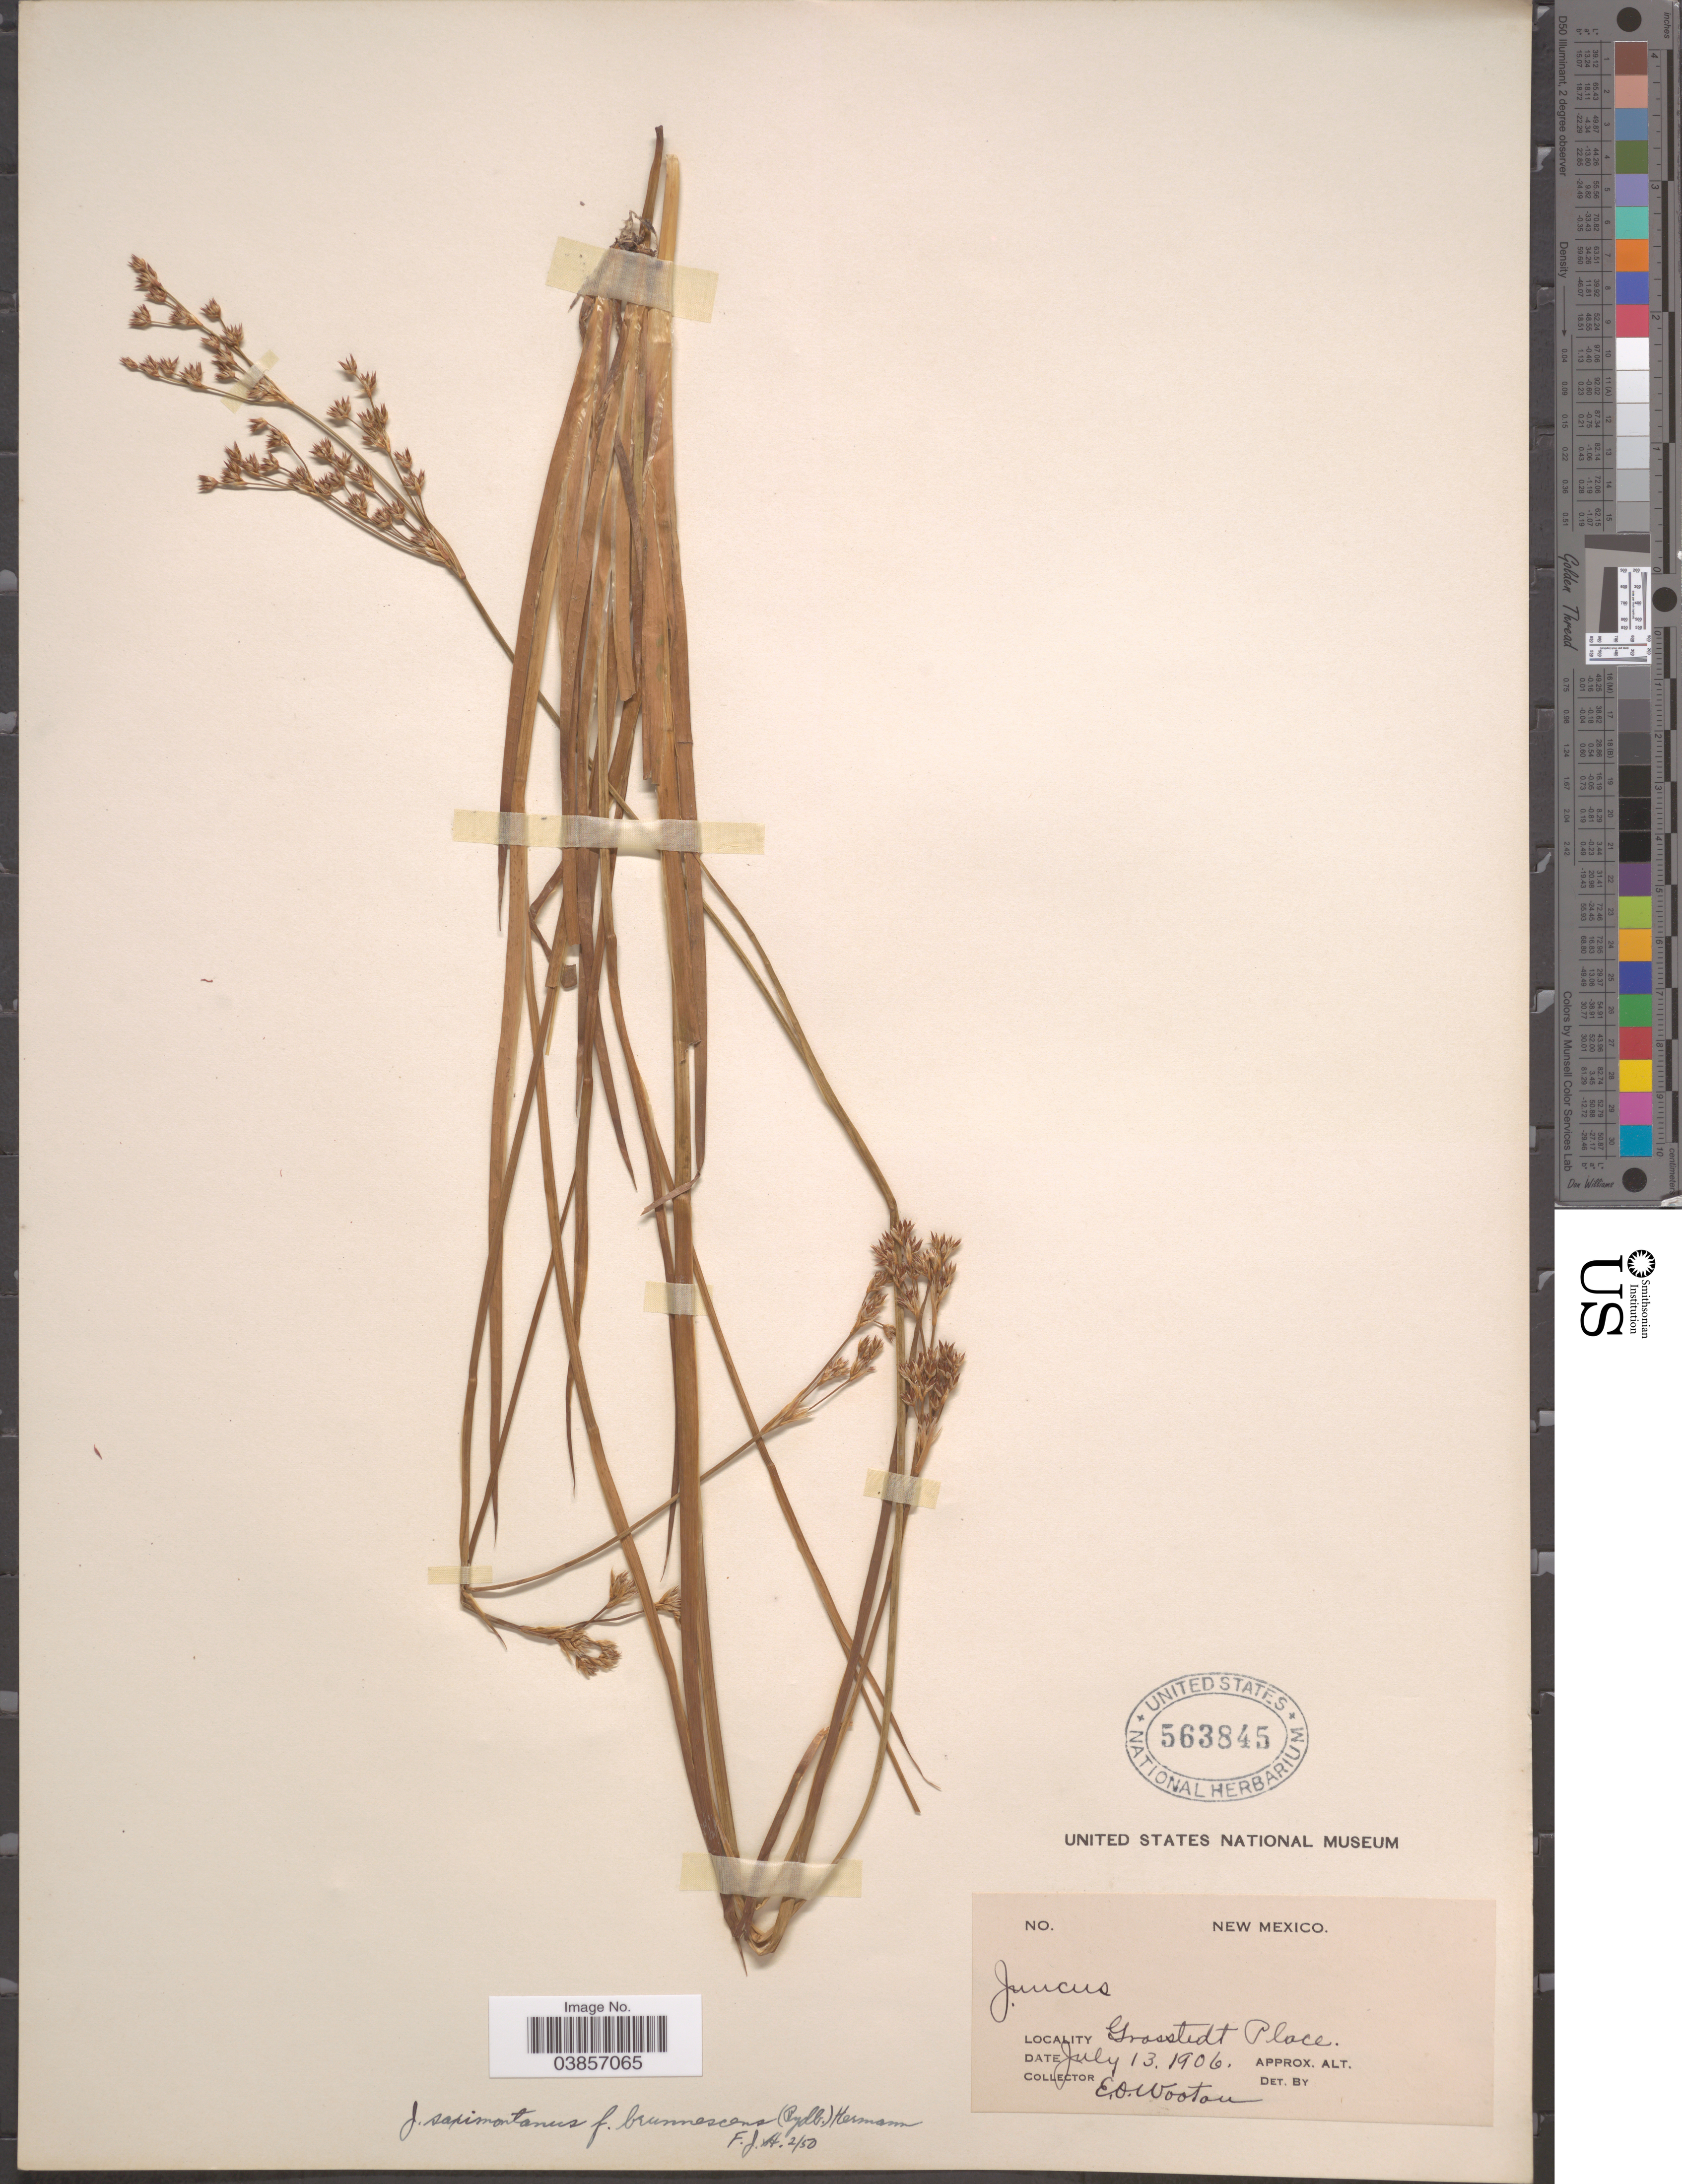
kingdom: Plantae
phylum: Tracheophyta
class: Liliopsida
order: Poales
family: Juncaceae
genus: Juncus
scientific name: Juncus saximontanus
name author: A. Nelson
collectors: E. O. Wooton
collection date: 1906-07-13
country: United States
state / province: New Mexico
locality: Grosstedt Place.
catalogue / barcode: US 563845